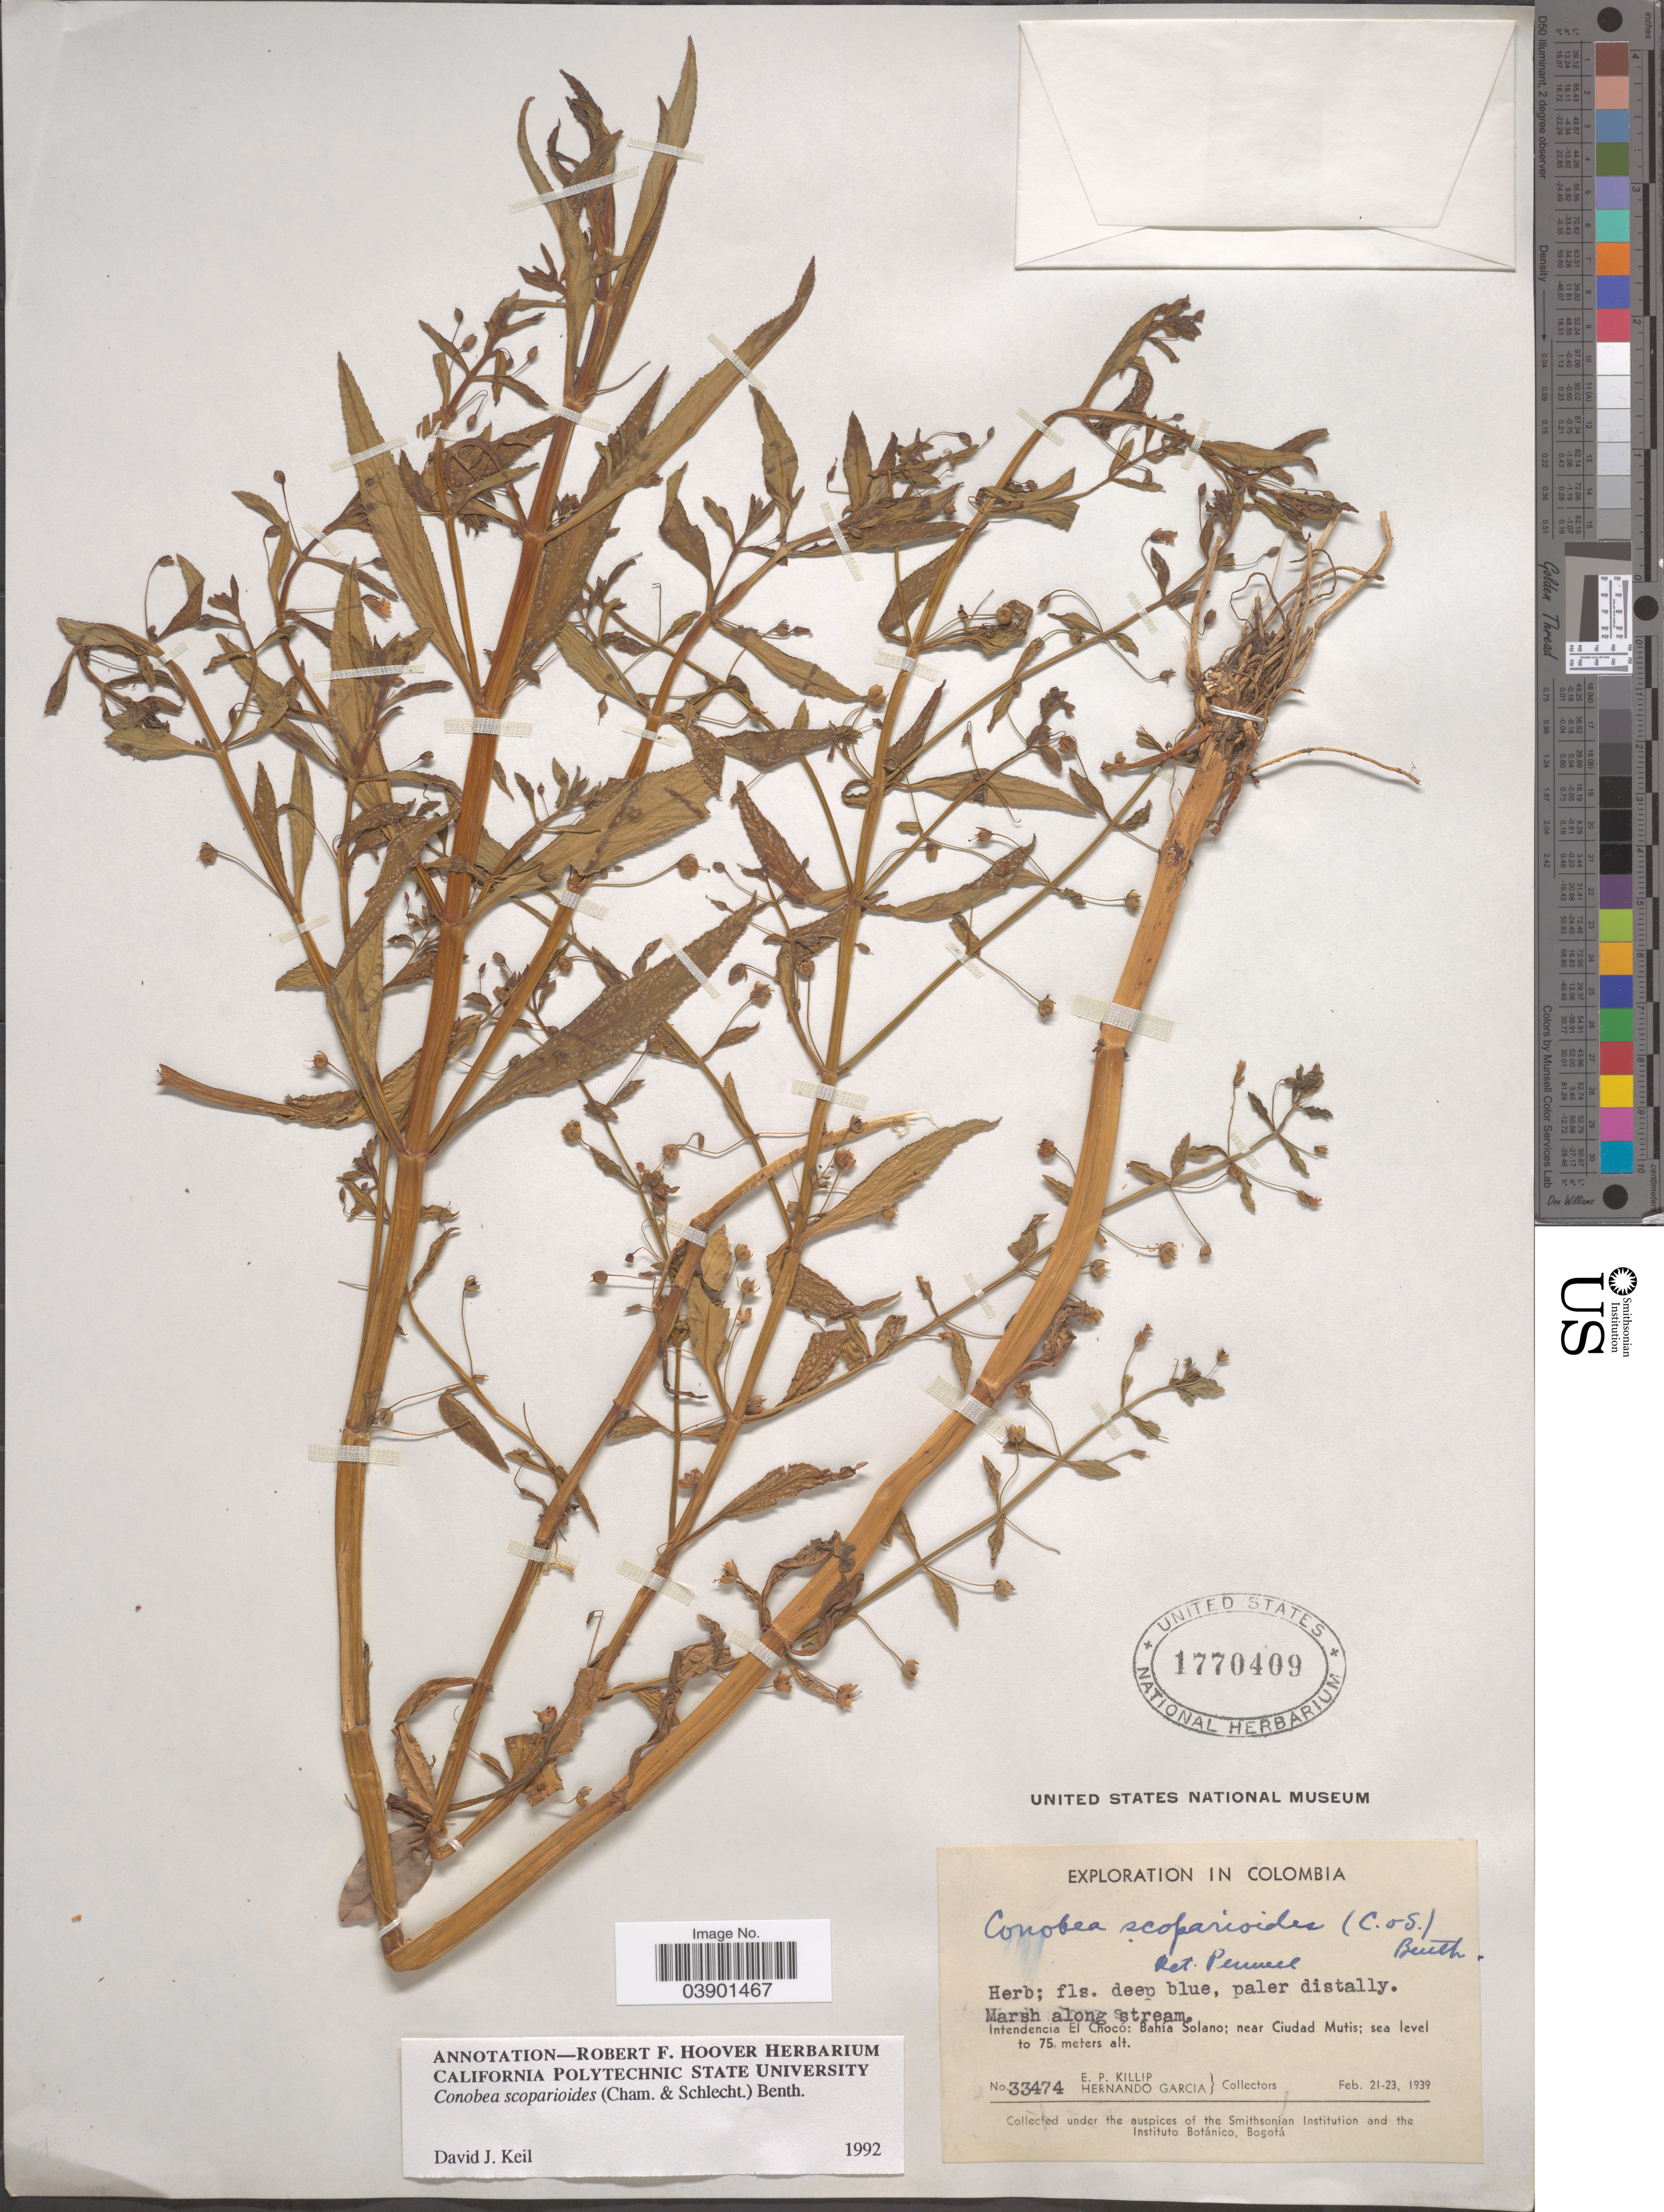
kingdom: Plantae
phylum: Tracheophyta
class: Magnoliopsida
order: Lamiales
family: Plantaginaceae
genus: Conobea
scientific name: Conobea scoparioides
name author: (Cham. & Schltdl.) Benth.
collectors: E. P. Killip & H. Garcia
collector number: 33474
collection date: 1939-02-21/1939-02-23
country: Colombia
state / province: Chocó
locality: Intendencia El Chocó: Bahía Solano; near Ciudad Mutis.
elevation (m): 0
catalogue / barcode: US 1770409